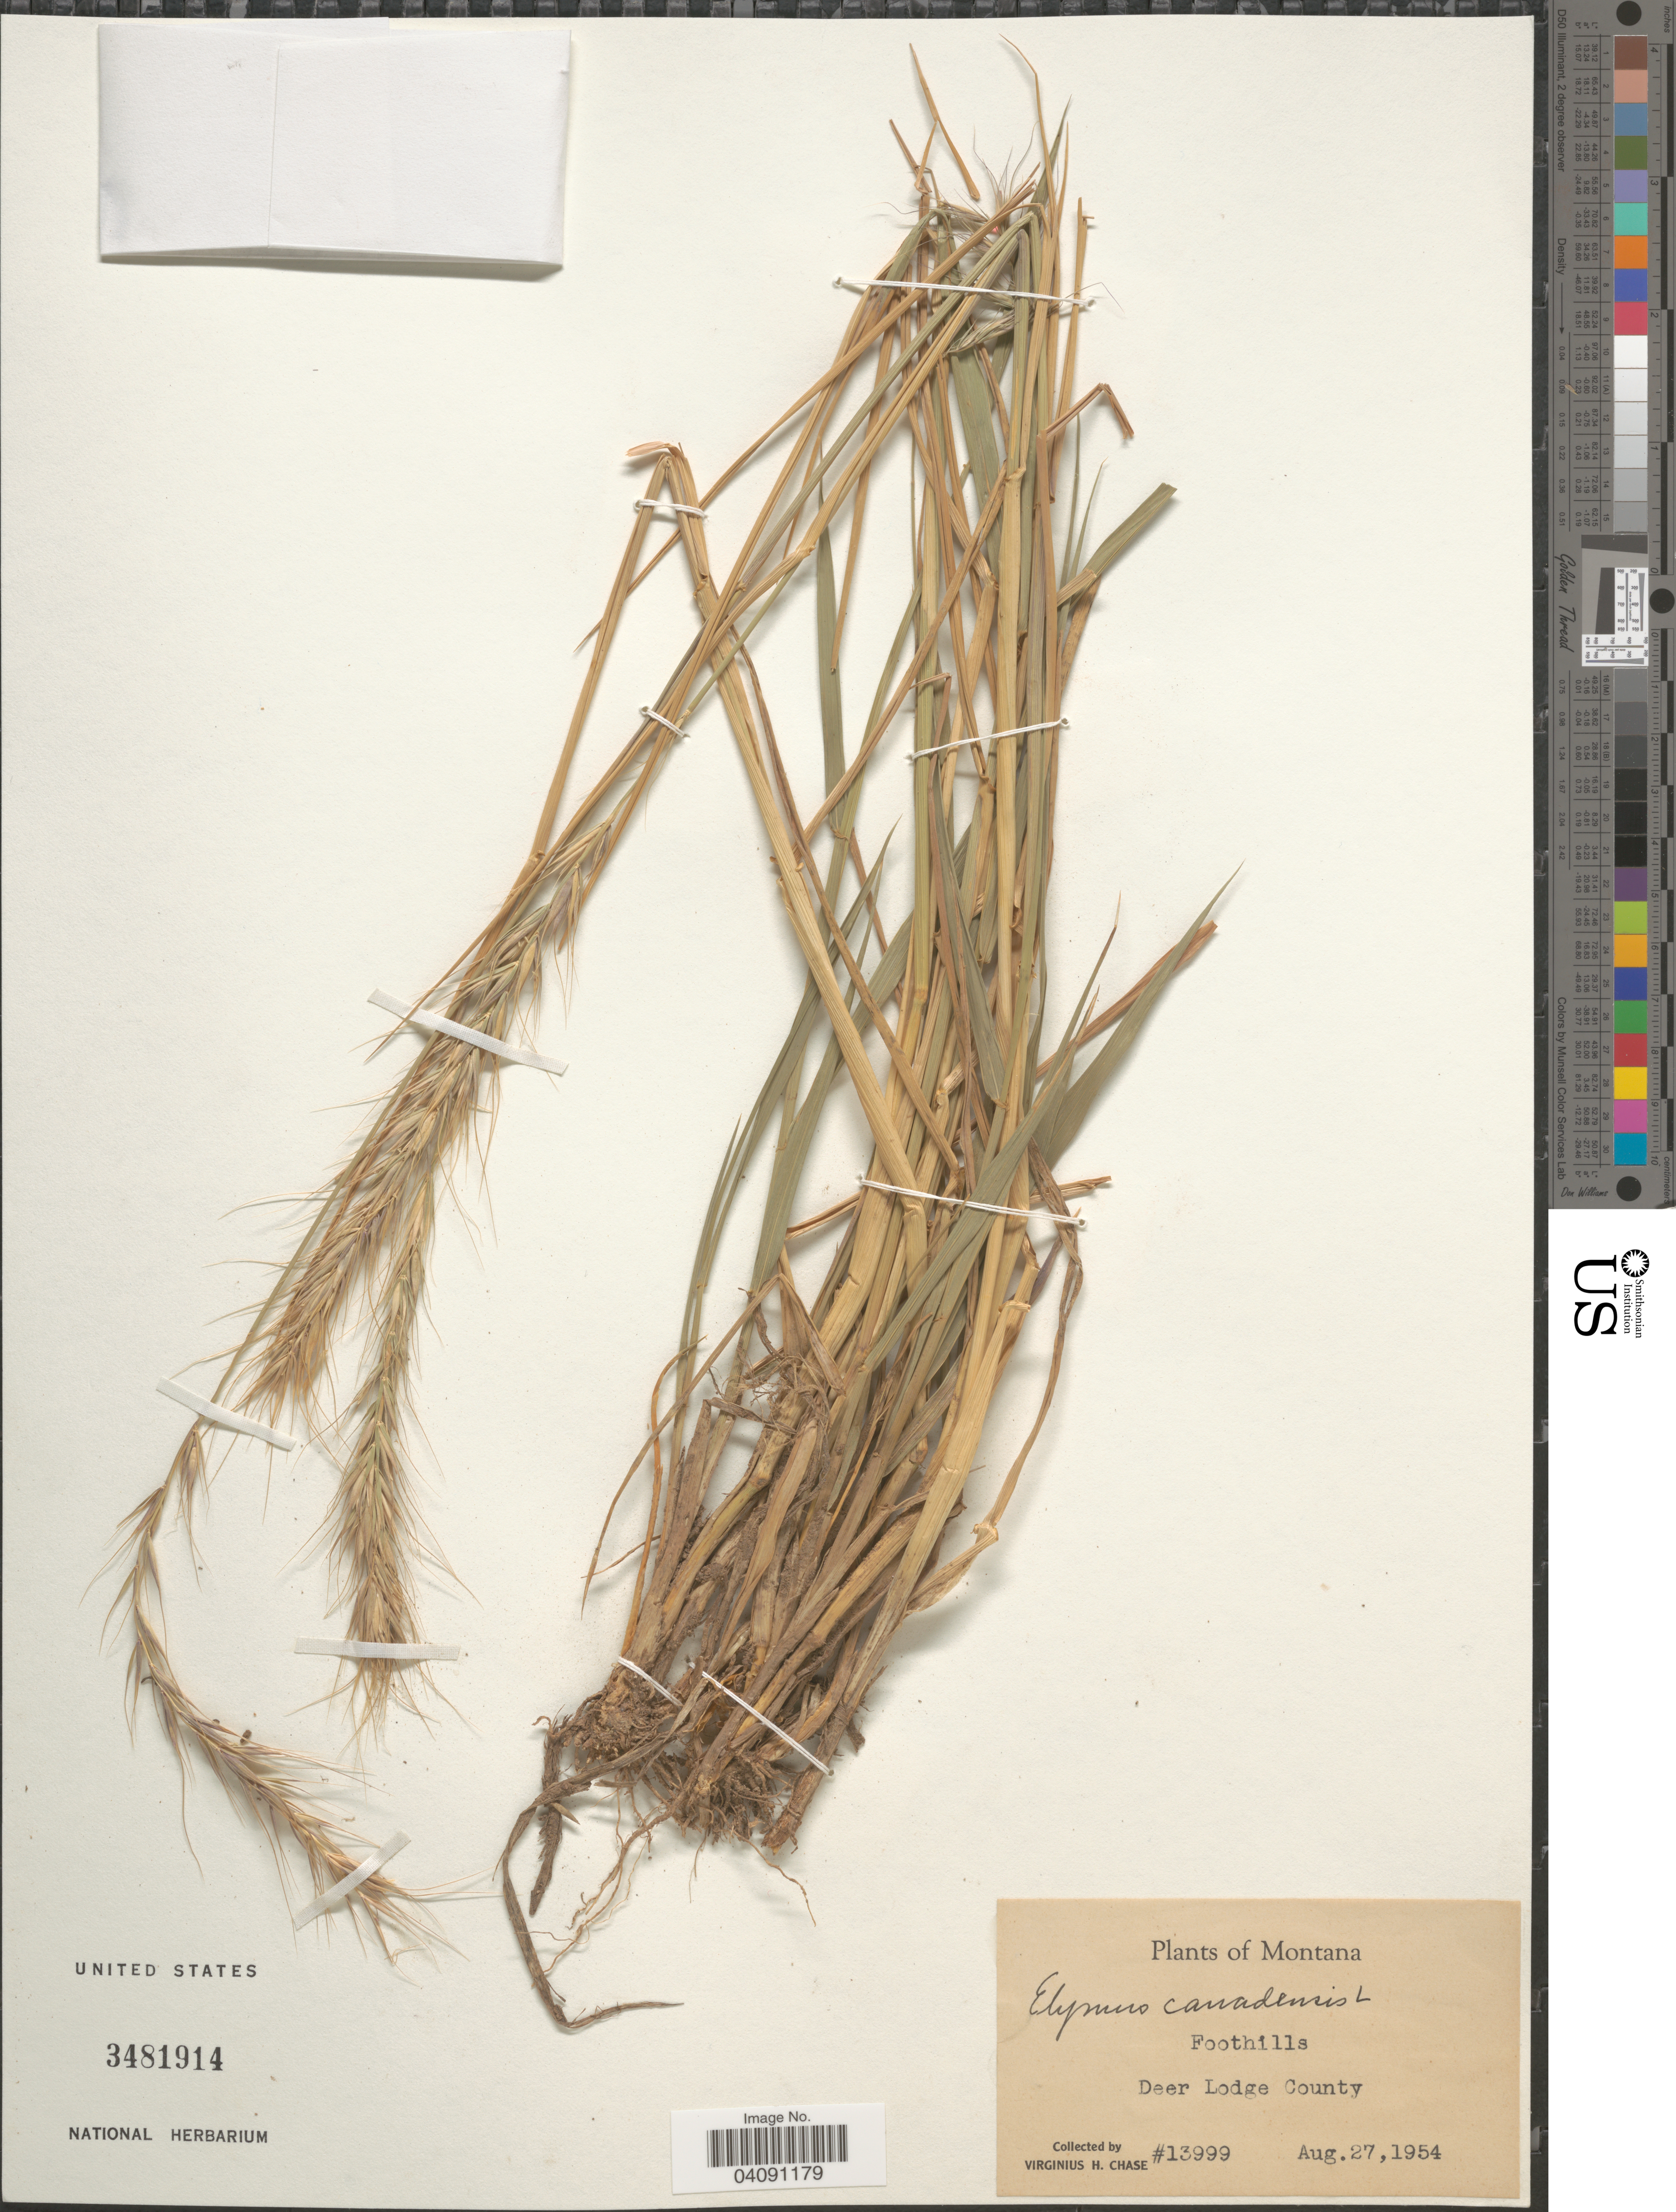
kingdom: Plantae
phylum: Tracheophyta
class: Liliopsida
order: Poales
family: Poaceae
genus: Elymus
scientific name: Elymus canadensis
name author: L.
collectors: V. H. Chase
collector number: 13999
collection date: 1954-08-27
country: United States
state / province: Montana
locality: Foothills. Deer Lodge County.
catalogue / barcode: US 3481914